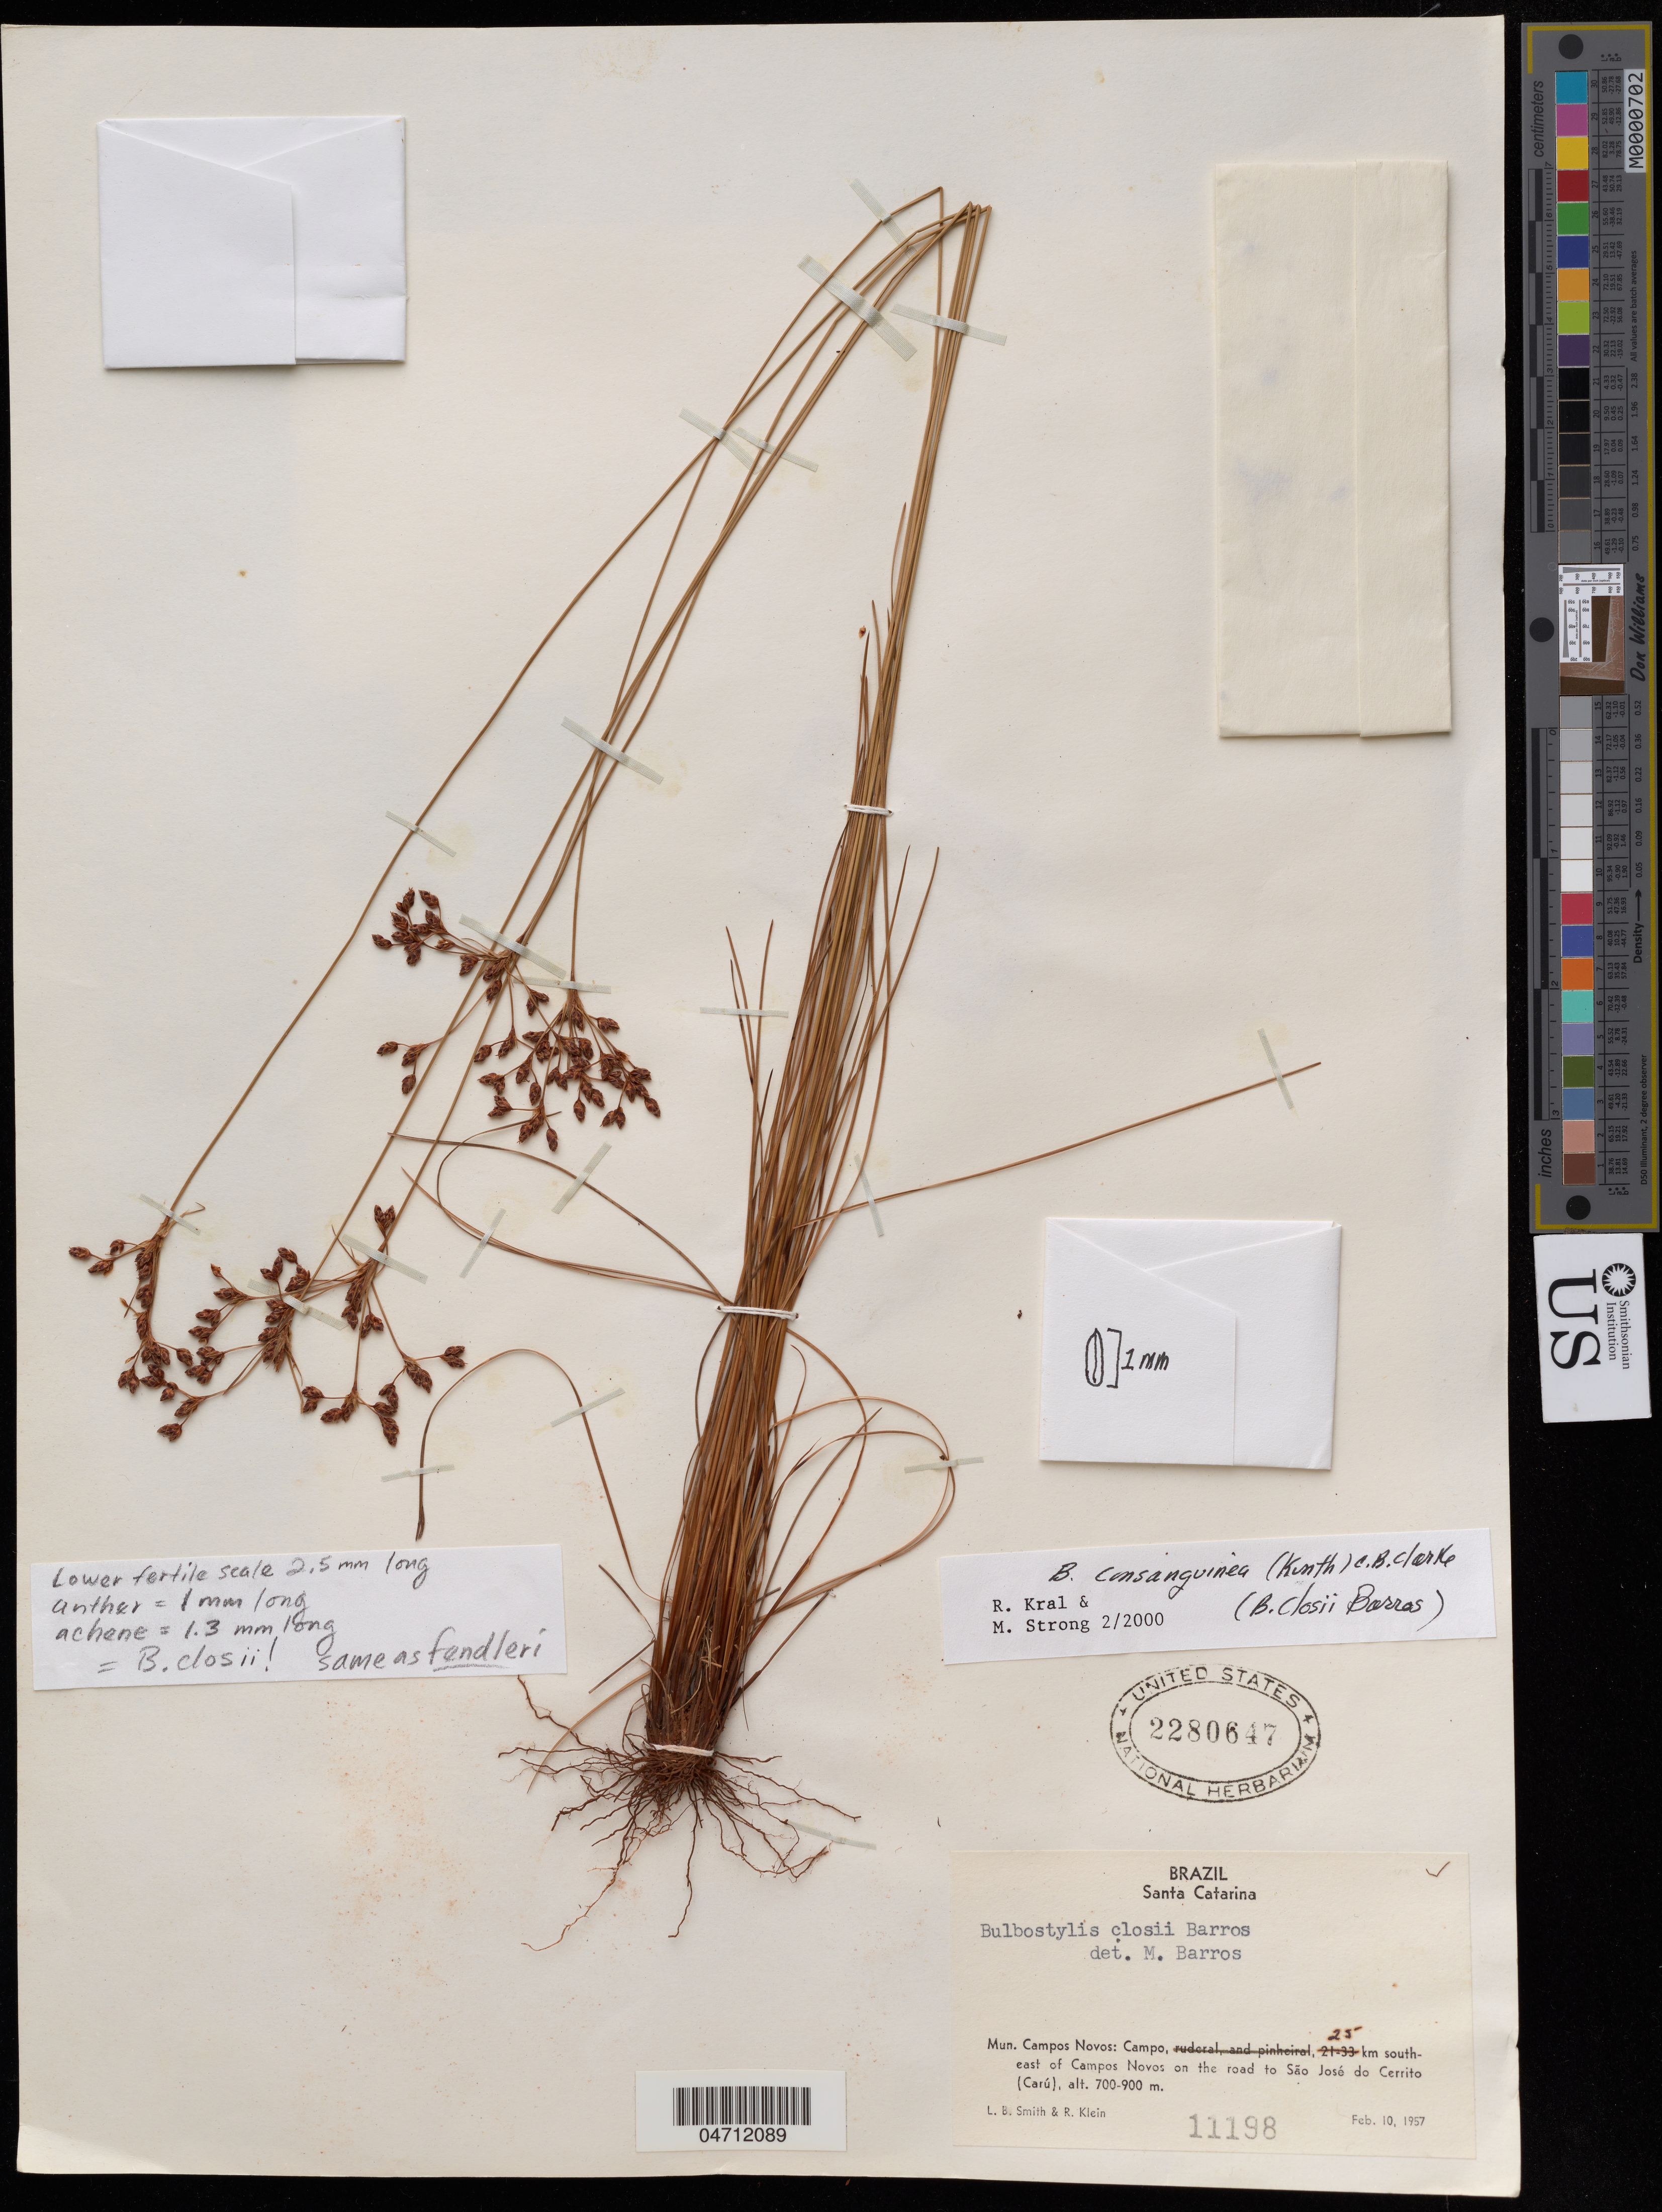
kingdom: Plantae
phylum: Tracheophyta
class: Liliopsida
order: Poales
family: Cyperaceae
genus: Bulbostylis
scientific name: Bulbostylis consanguinea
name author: Nees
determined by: Kral, R.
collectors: L. Smith & R. M. Klein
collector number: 11198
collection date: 1957-02-10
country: Brazil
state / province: Santa Catarina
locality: Mun. Campos Novos: Campo, 25 southeast of Campos Novos on the road to Sao Jose do Cerrito (Caru)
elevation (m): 700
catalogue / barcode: US 2280647